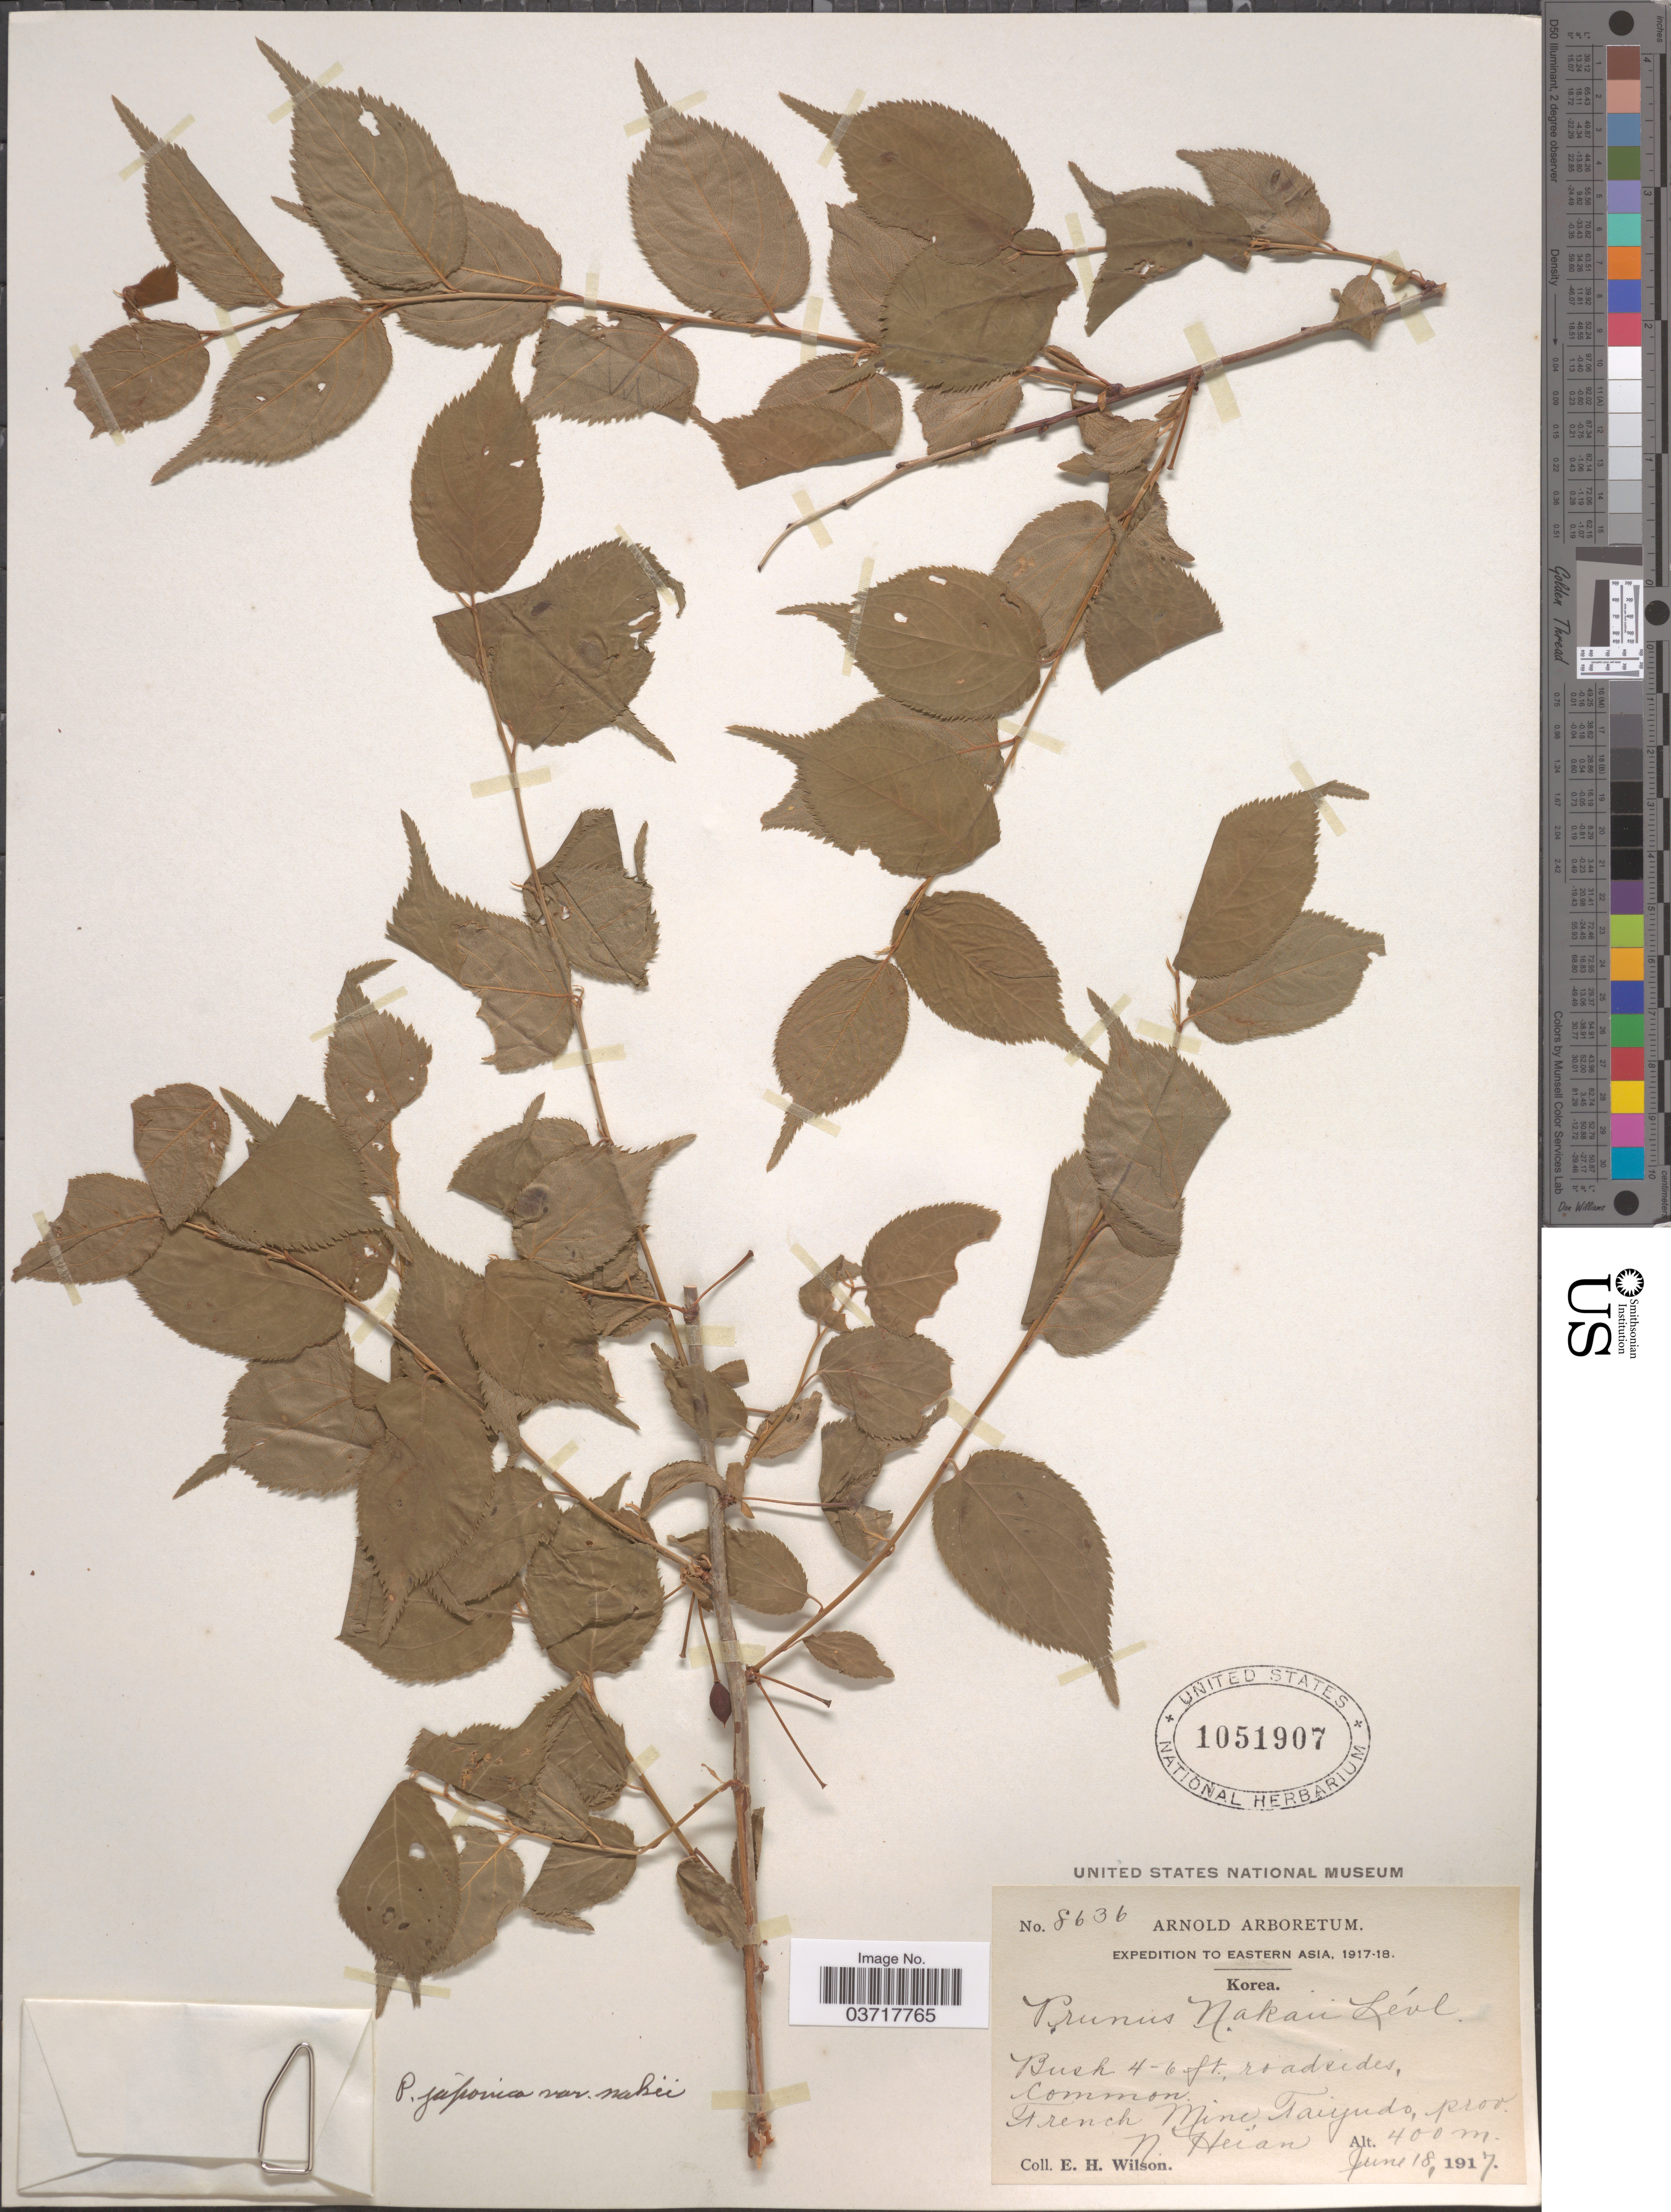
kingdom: Plantae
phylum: Tracheophyta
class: Magnoliopsida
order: Rosales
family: Rosaceae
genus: Prunus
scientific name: Prunus japonica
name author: Thunb.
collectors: E. Wilson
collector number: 8636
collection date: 1917-06-18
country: North Korea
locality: French Mine, Taiyudo, prov. N. Heian.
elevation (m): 400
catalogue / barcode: US 1051907